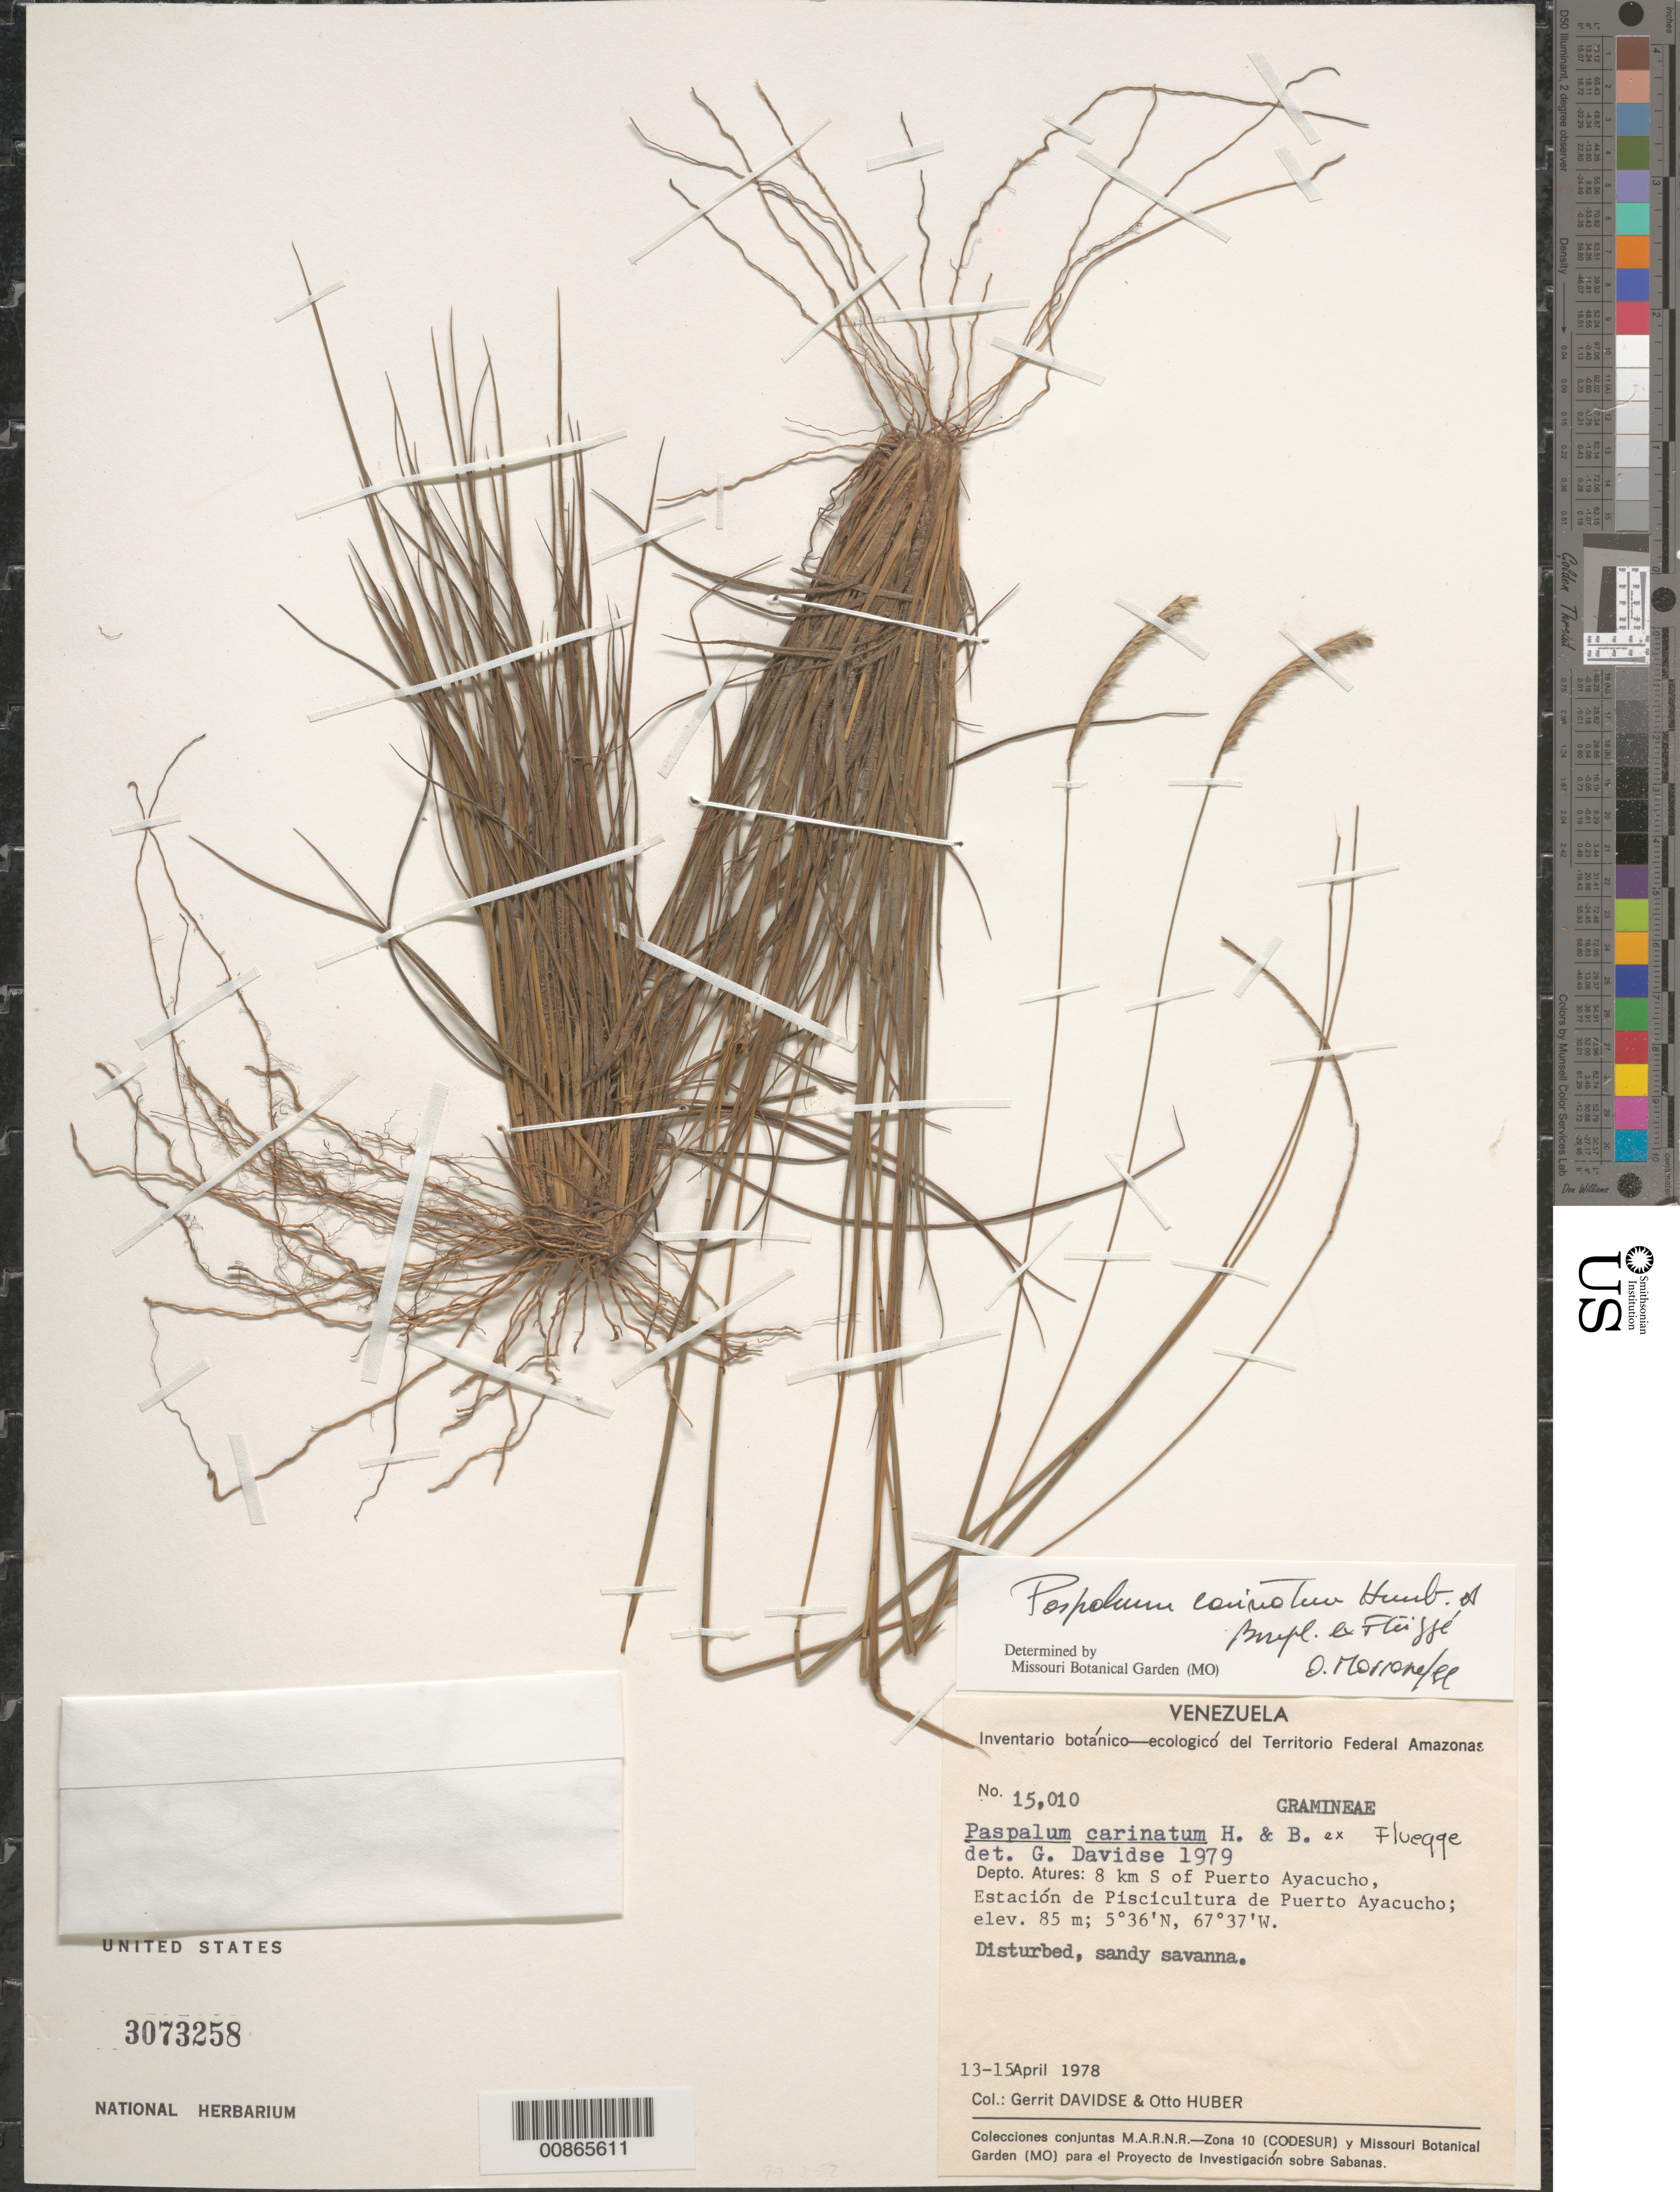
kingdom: Plantae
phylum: Tracheophyta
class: Liliopsida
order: Poales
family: Poaceae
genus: Paspalum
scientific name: Paspalum carinatum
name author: Humb. & Bonpl. ex Flüggé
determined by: Morrone, O. N., (SI), Instituto de Botánica Darwinion (Argentina)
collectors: G. Davidse & O. Huber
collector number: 15010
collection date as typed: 13-Apr-78 to 15-Apr-78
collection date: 1978-04-13/1978-04-15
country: Venezuela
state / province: Amazonas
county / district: Atures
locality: Puerto Ayacucho, 8 km S of, Estación de Piscicultura de Puerto Ayacucho, Río Orinoco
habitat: Disturbed, sandy savanna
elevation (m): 85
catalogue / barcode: US 3073258